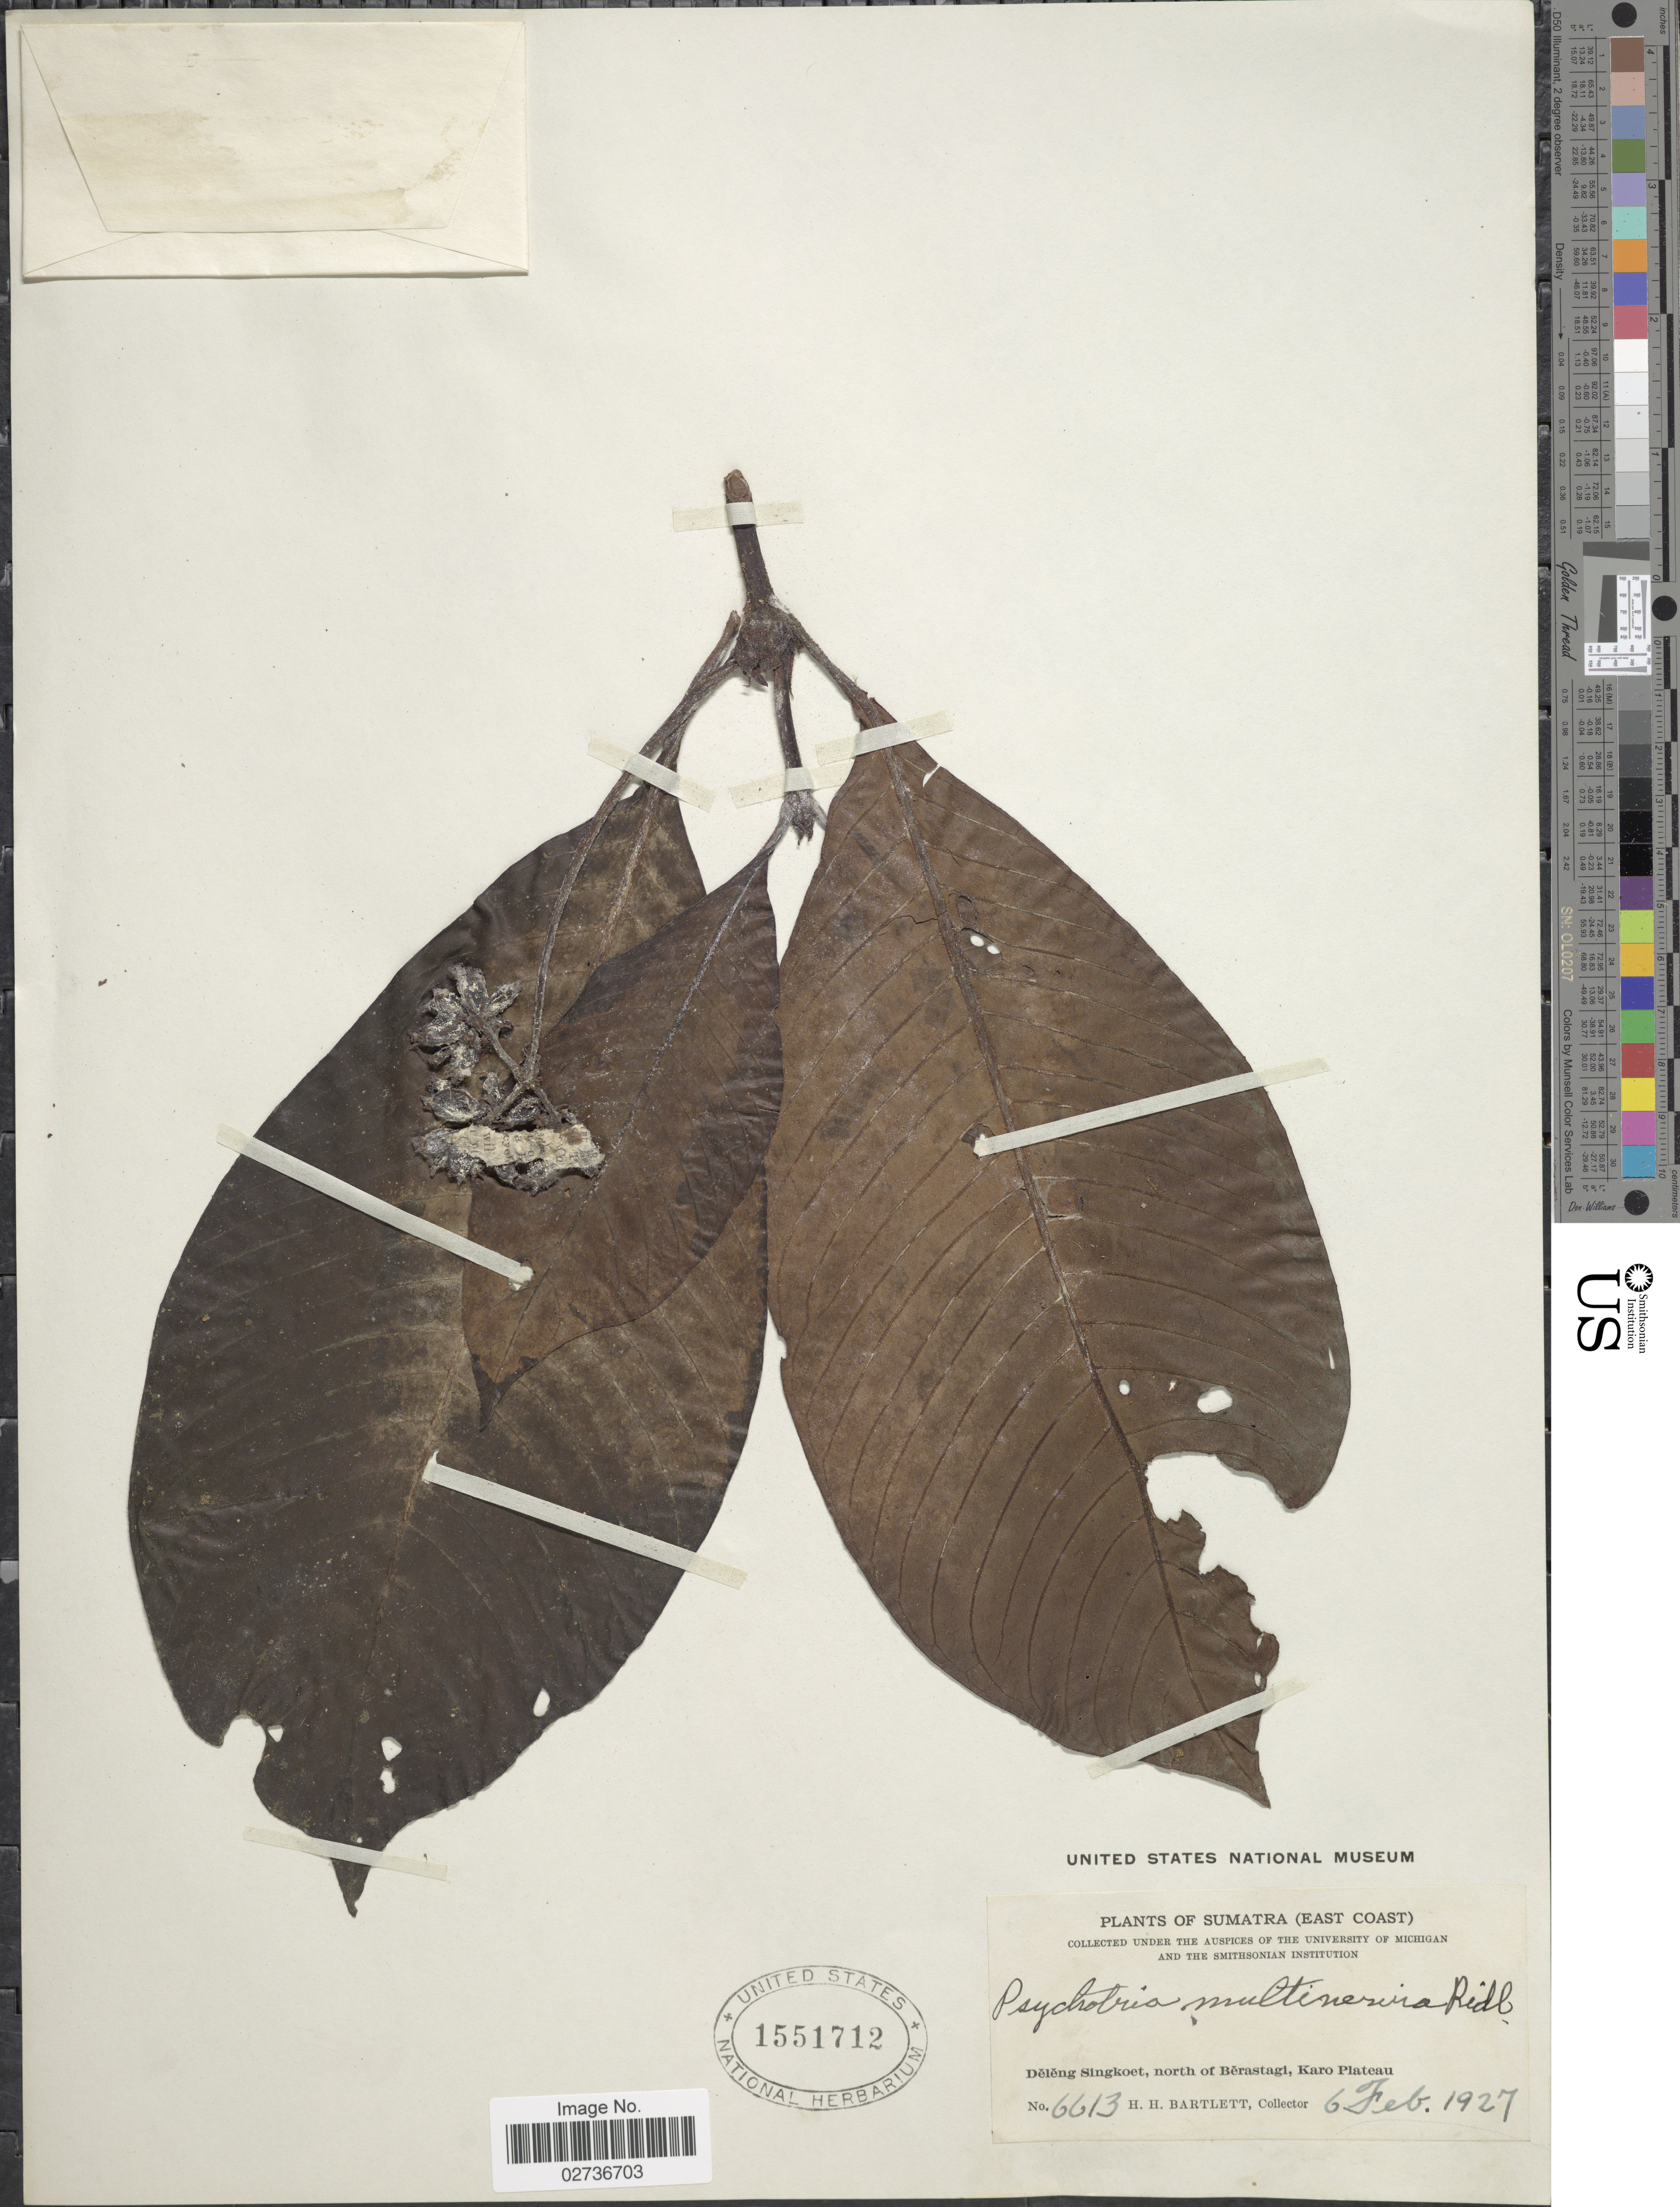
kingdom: Plantae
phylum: Tracheophyta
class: Magnoliopsida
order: Gentianales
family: Rubiaceae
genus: Psychotria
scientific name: Psychotria multinervia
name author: Ridl.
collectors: H. H. Bartlett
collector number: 6613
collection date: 1927-02-06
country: Indonesia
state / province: Sumatra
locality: Sumatra (East Coast) Deleng Singkoet, north of Berastagi, Karo Plateau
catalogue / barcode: US 1551712